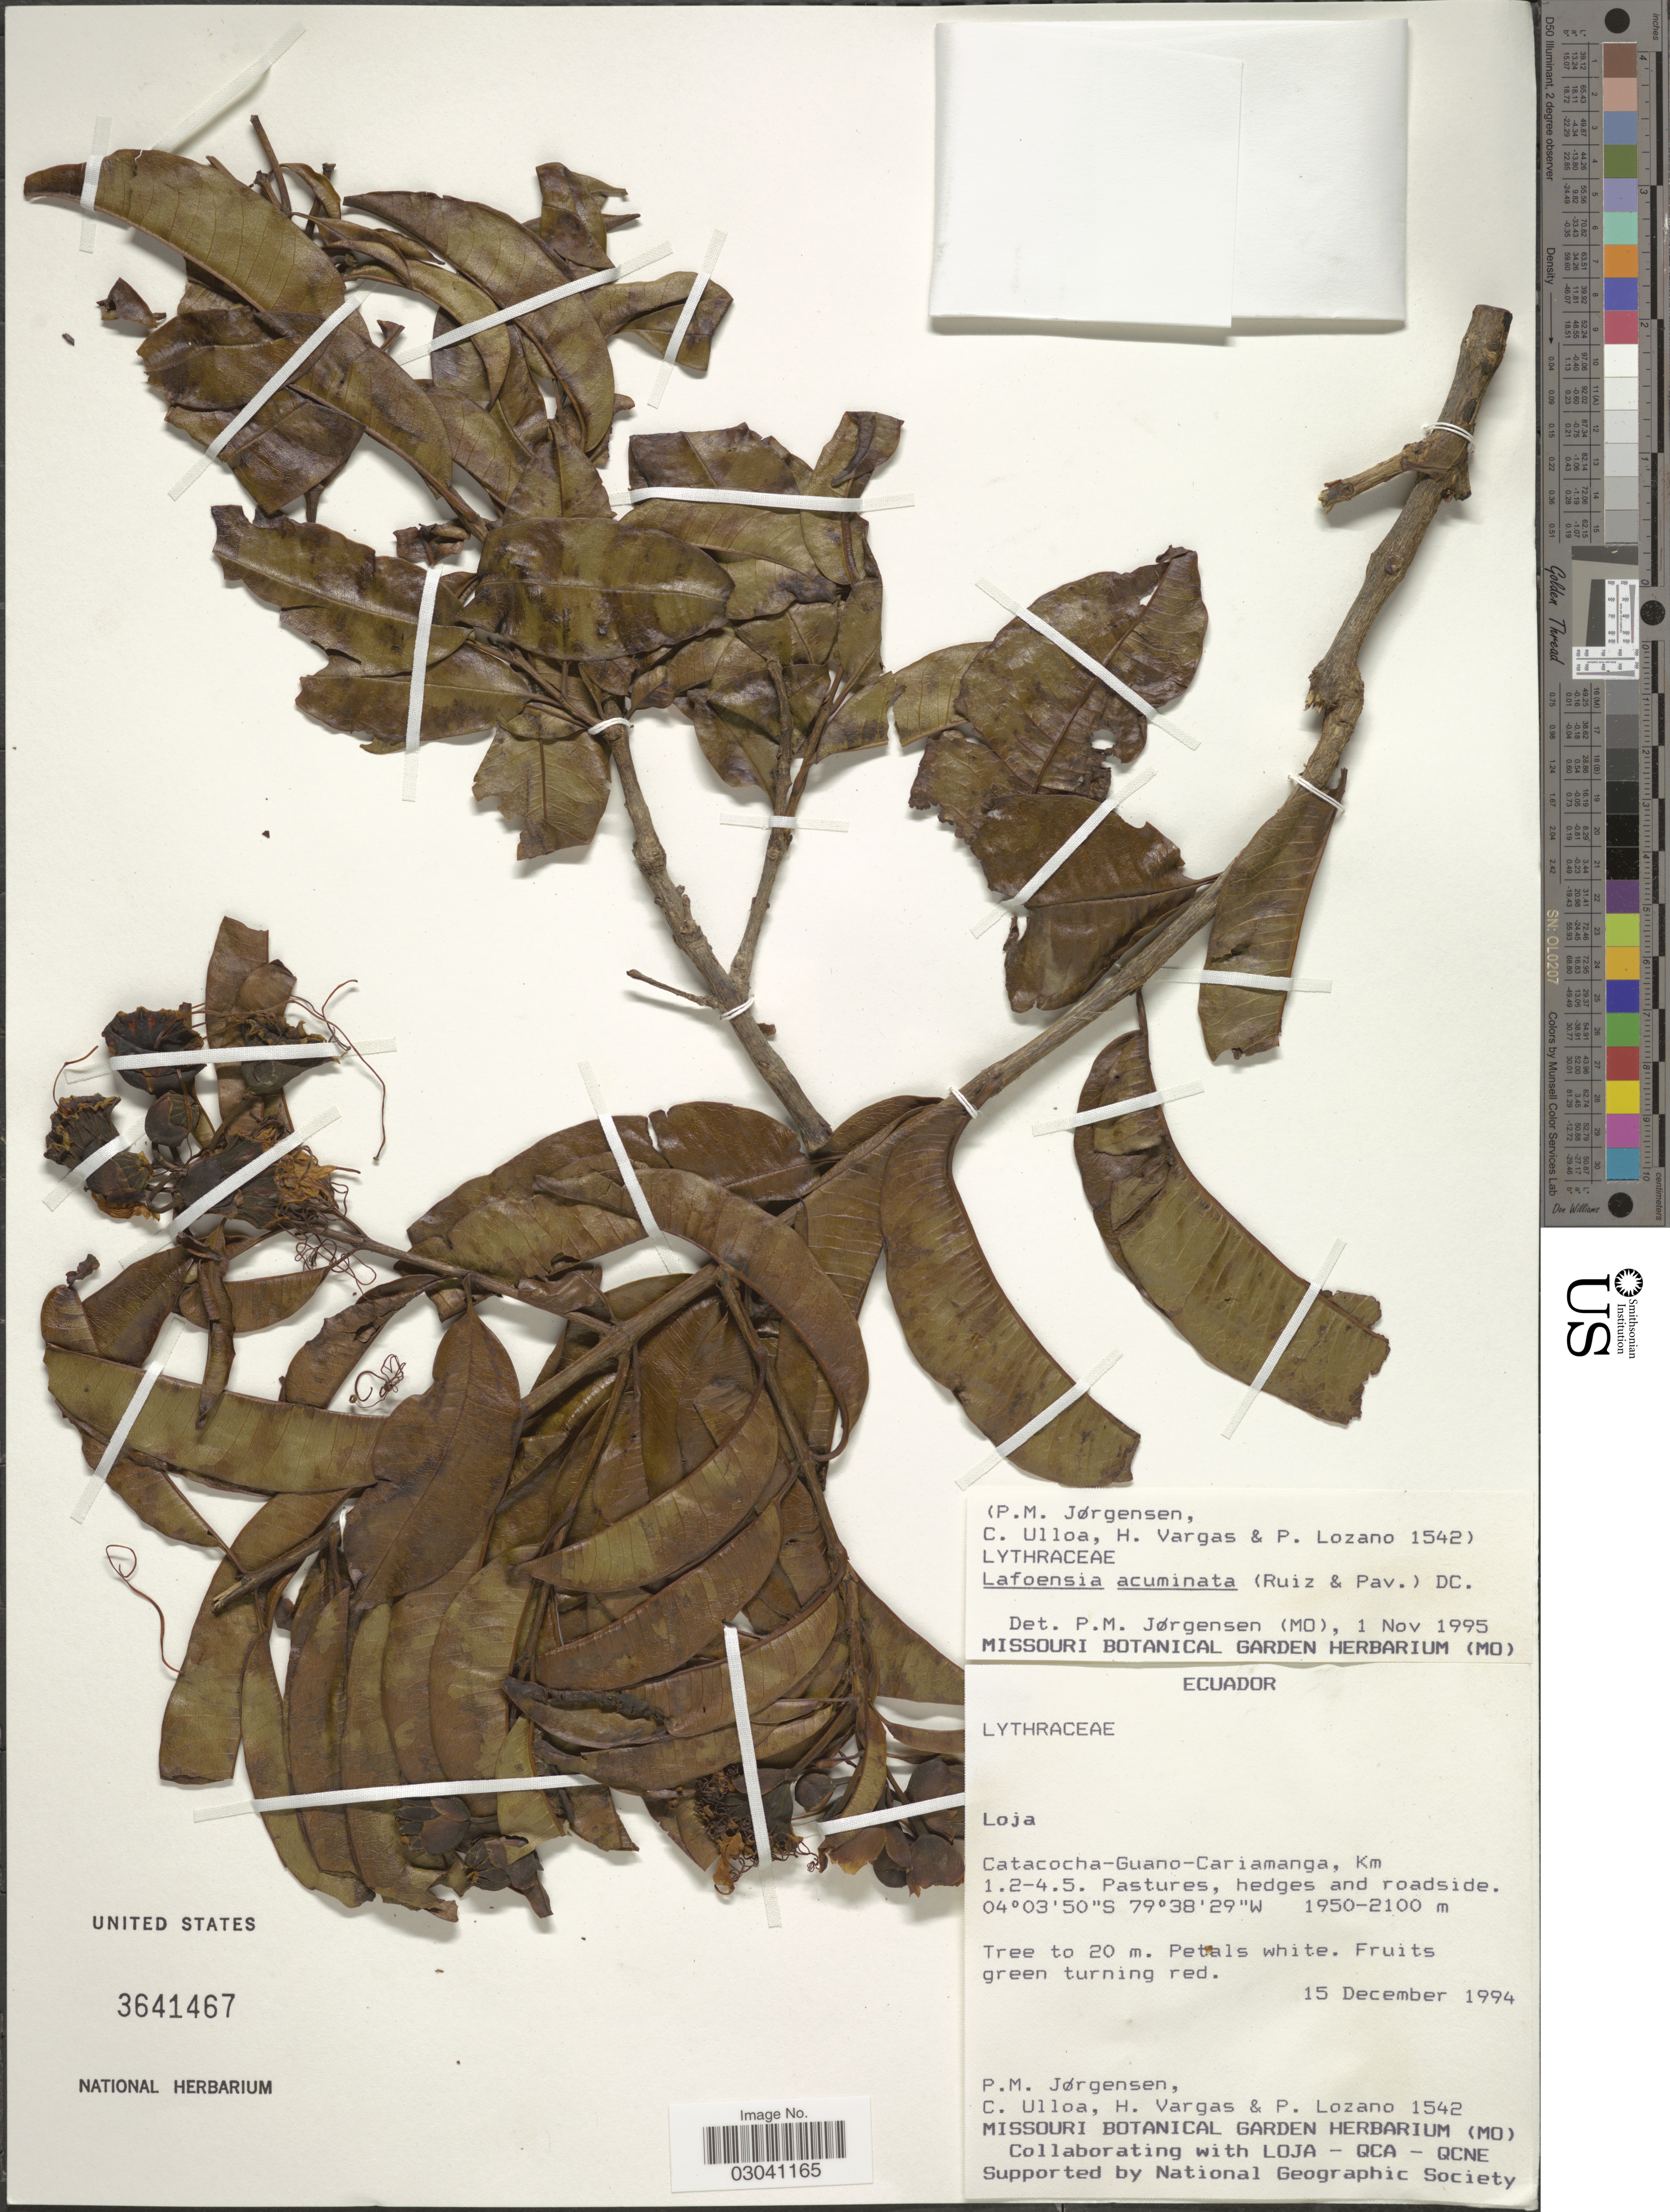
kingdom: Plantae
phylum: Tracheophyta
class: Magnoliopsida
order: Myrtales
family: Lythraceae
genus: Lafoensia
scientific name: Lafoensia acuminata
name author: (Ruiz & Pav.) DC.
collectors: P. Jørgensen, C. Ulloa, H. Vargas & P. Lozano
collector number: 1542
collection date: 1994-12-15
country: Ecuador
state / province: Loja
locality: Caracocha-Guano-Cariamanga, Km 1.2-4.5.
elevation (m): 1950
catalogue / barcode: US 3641467